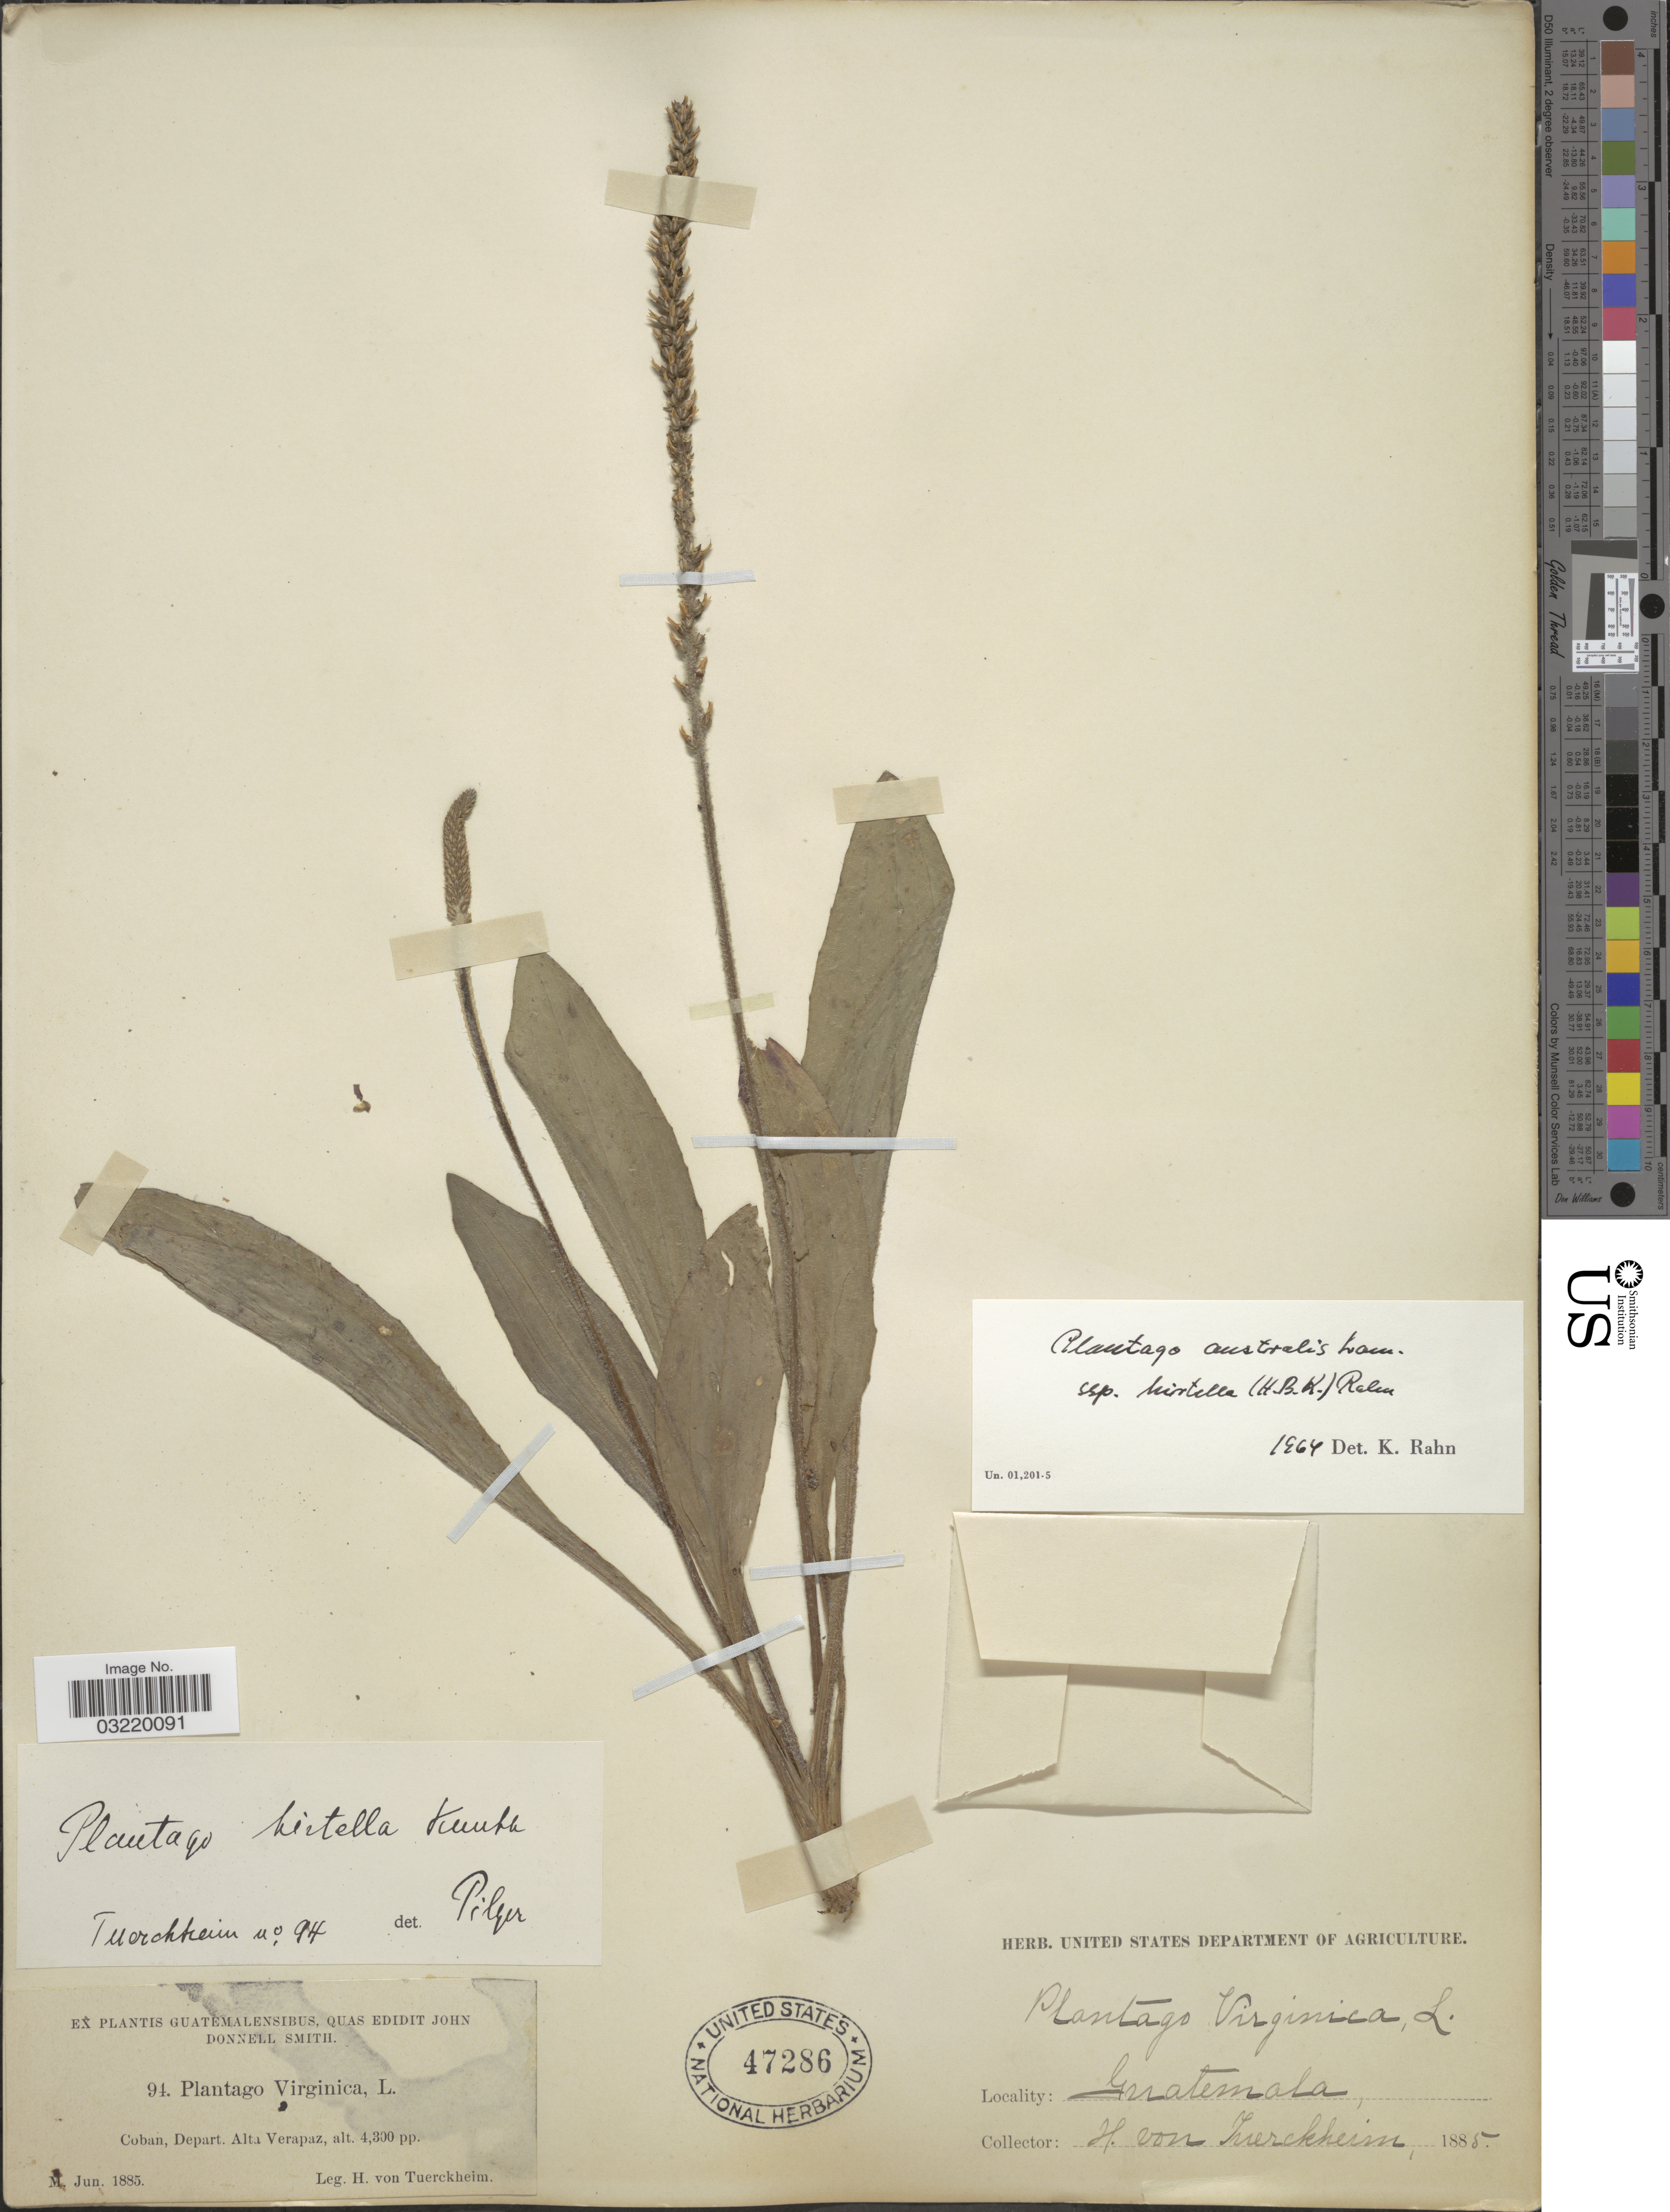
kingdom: Plantae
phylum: Tracheophyta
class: Magnoliopsida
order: Lamiales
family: Plantaginaceae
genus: Plantago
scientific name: Plantago australis subsp. hirtella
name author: (Kunth) Rahn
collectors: H. von Türckheim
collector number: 94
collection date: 1895-06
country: Guatemala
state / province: Alta Verapaz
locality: Coban, Depart. Alta Verapaz.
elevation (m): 1311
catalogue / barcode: US 47286